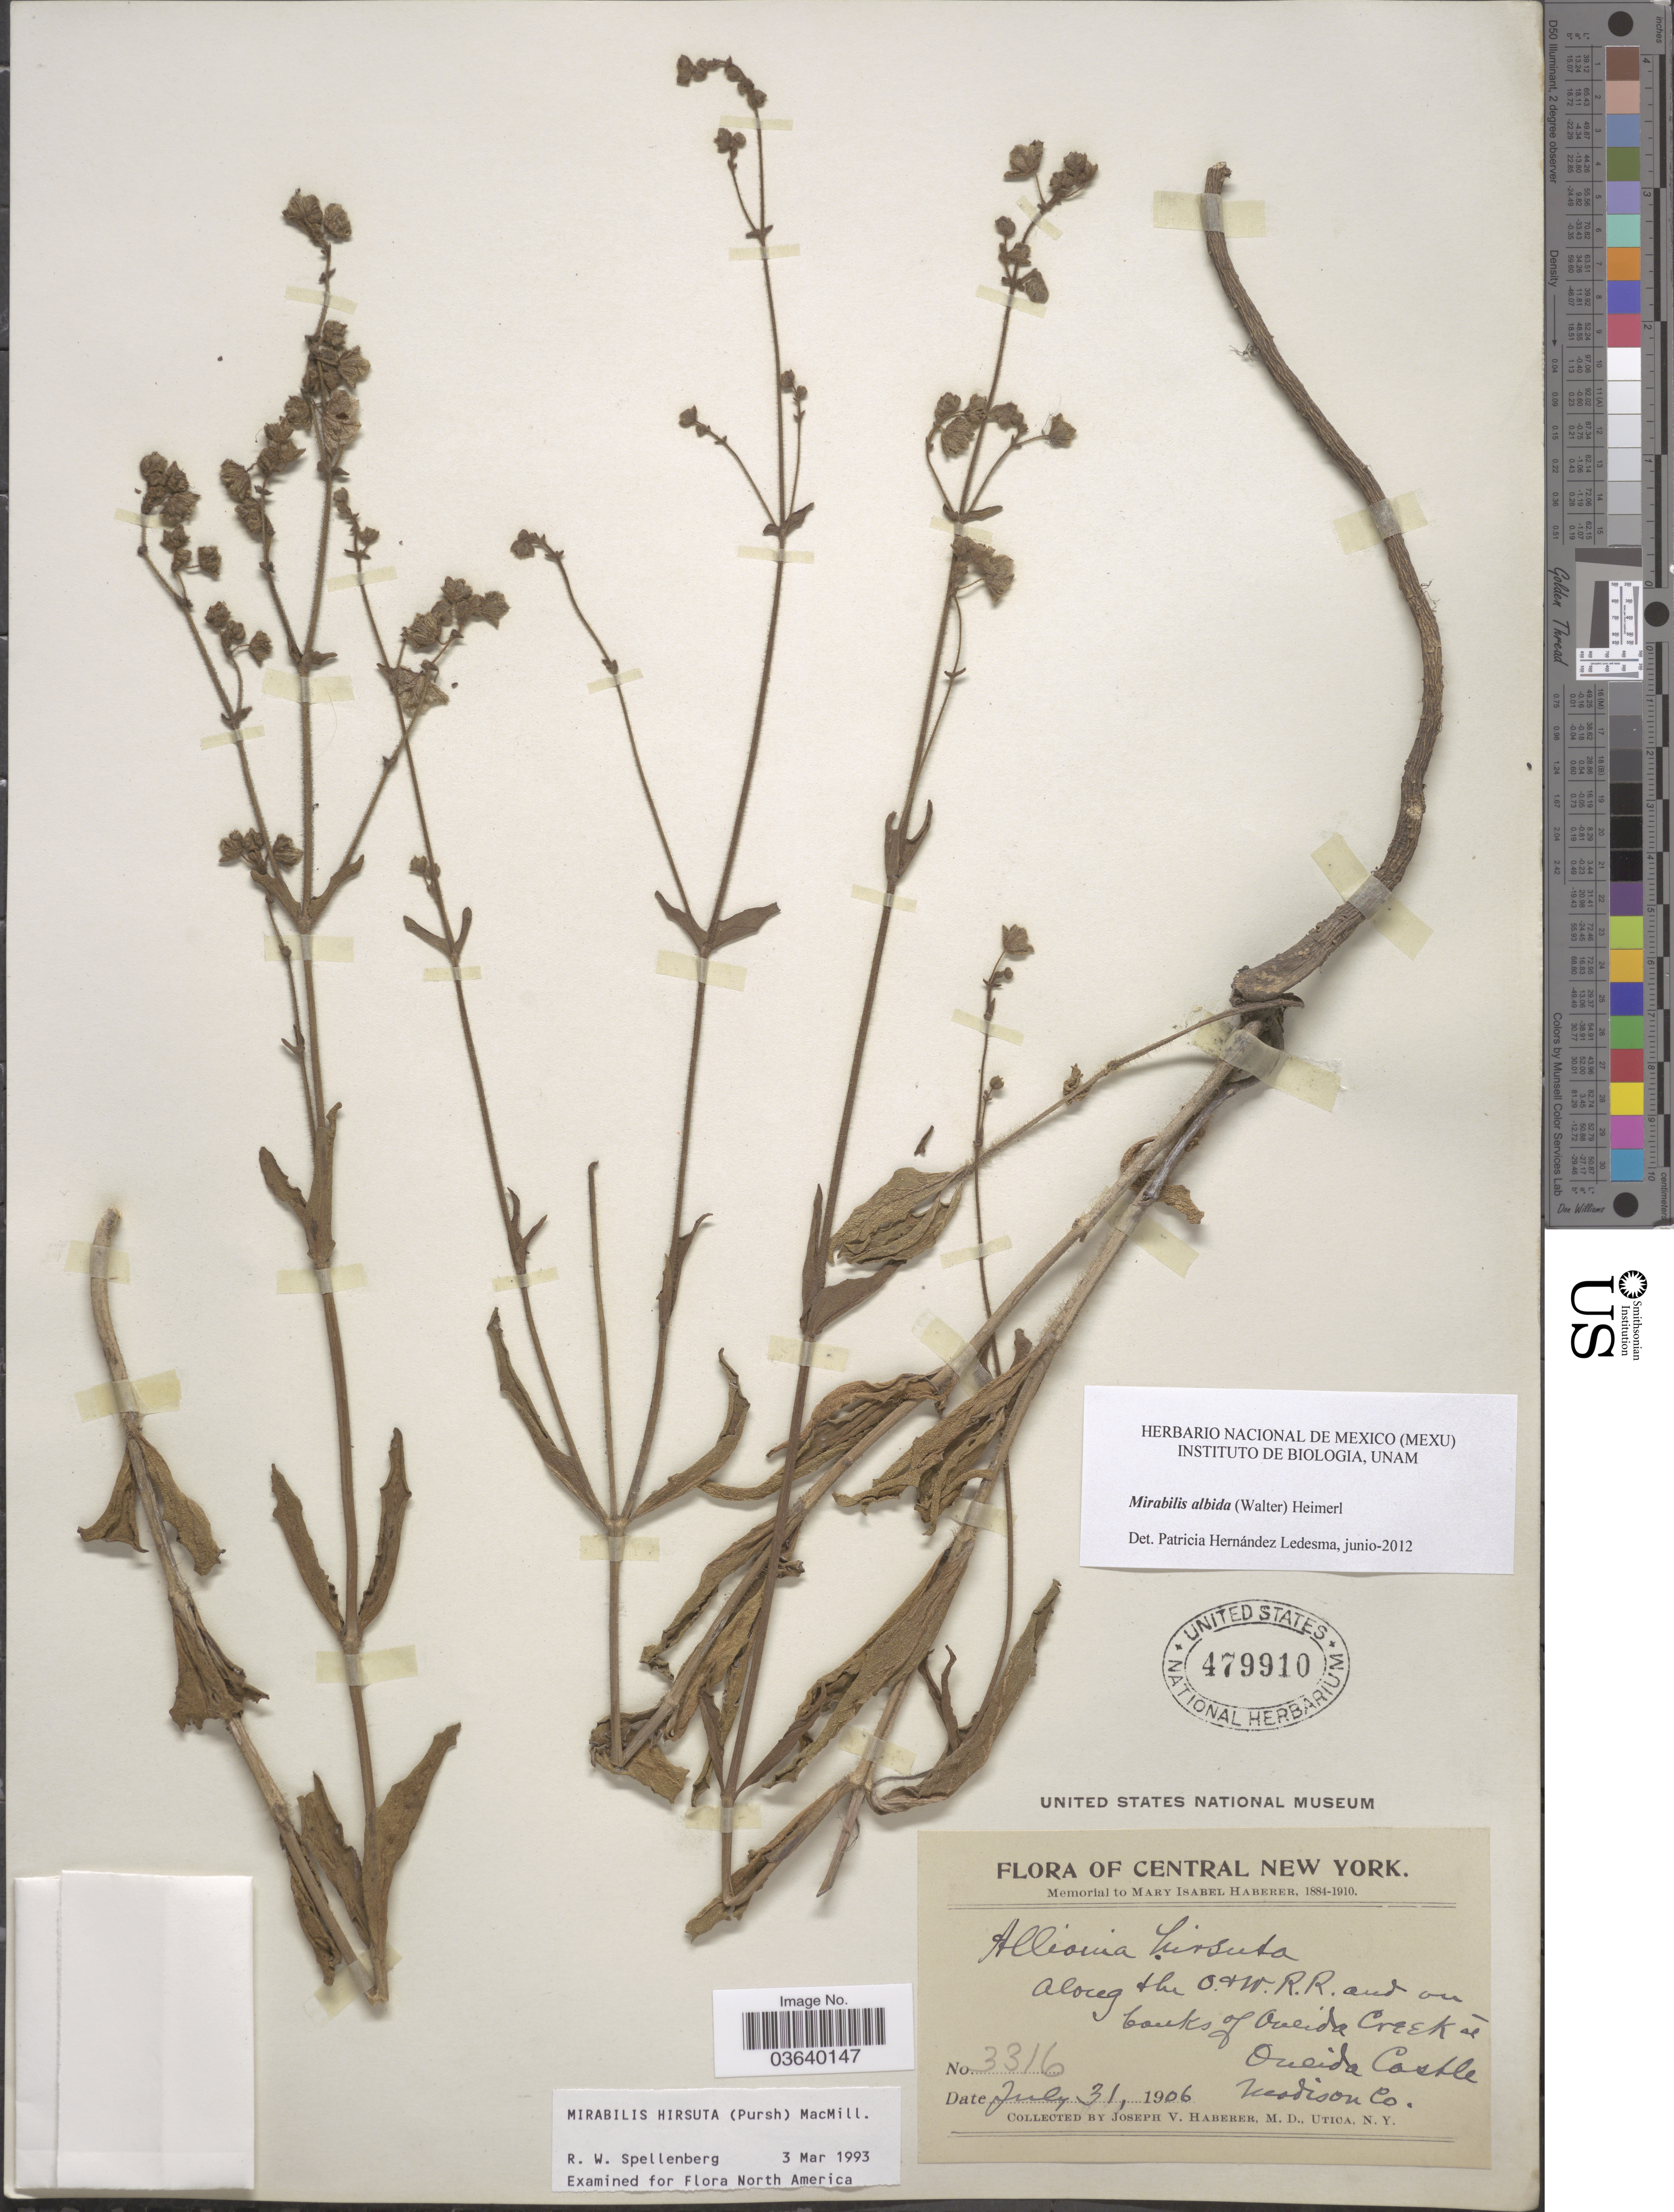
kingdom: Plantae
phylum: Tracheophyta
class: Magnoliopsida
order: Caryophyllales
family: Nyctaginaceae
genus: Mirabilis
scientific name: Mirabilis albida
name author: (Walter) Heimerl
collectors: J. V. Haberer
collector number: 3316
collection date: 1906-07-31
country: United States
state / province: New York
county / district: Oneida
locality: Central New York. Along the O.&W. R.R. and on banks of Oneida Creek at Oneida Castle. Madison Co.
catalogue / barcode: US 479910